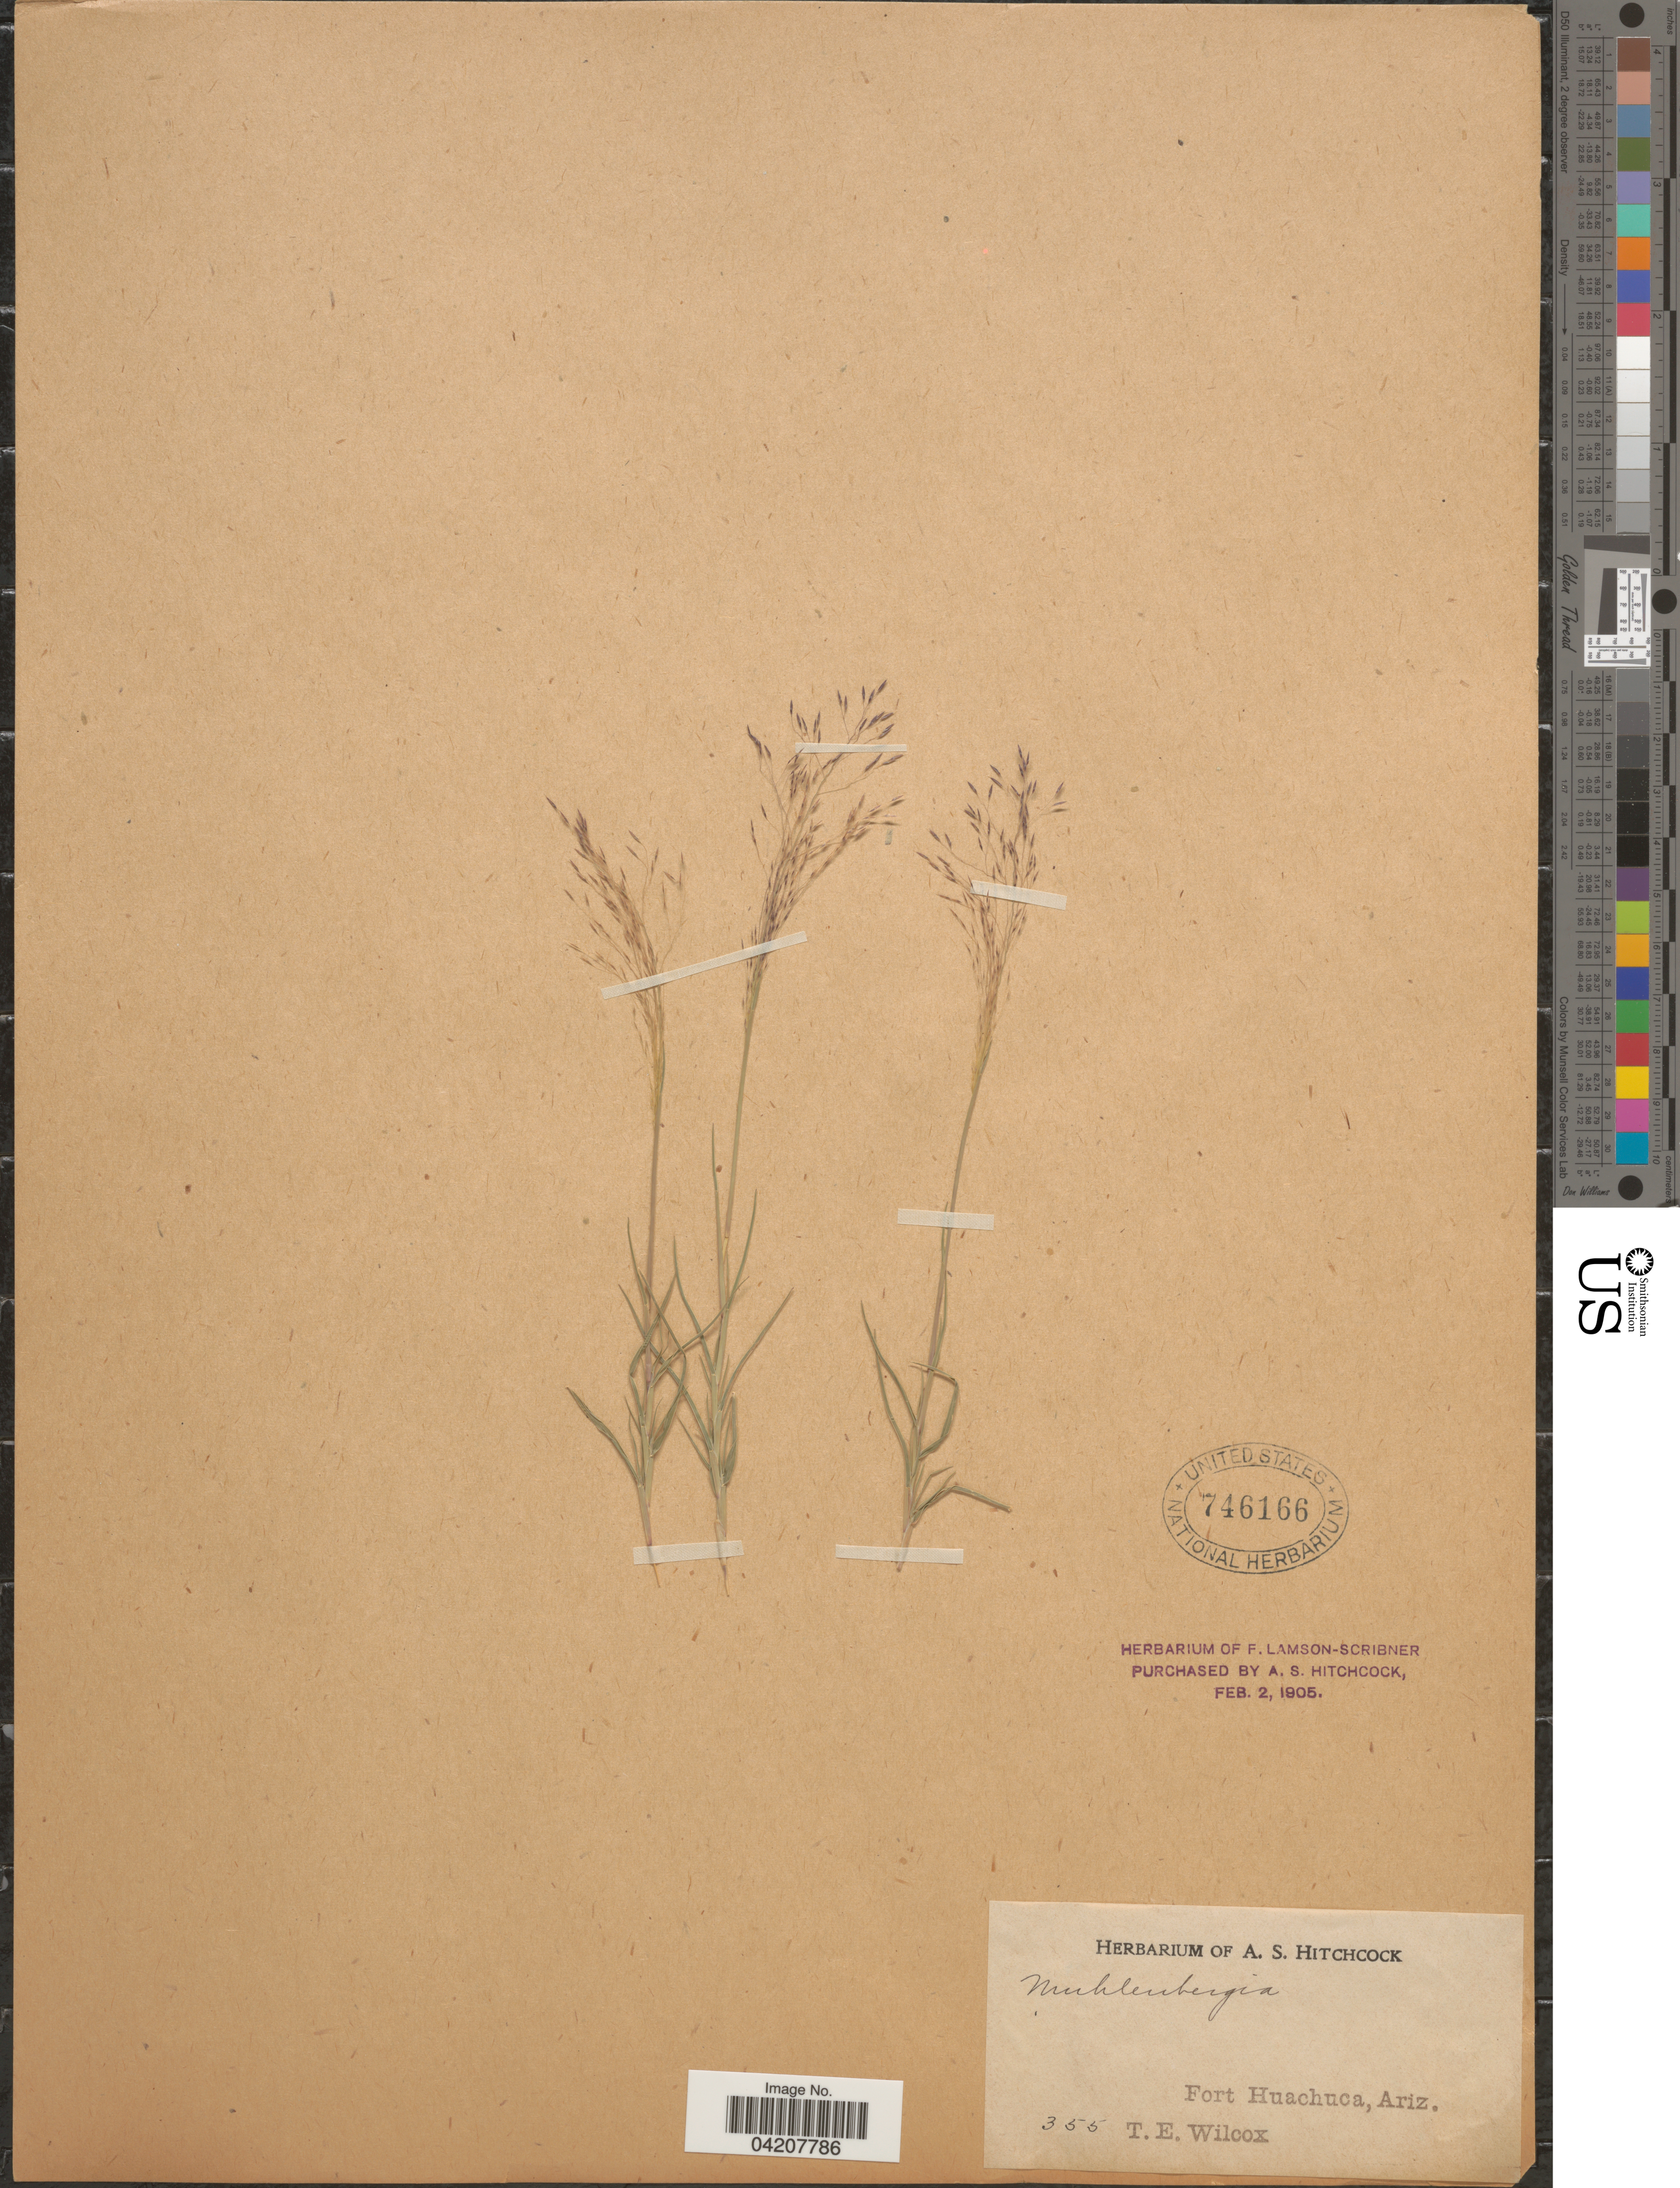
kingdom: Plantae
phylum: Tracheophyta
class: Liliopsida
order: Poales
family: Poaceae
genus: Muhlenbergia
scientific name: Muhlenbergia arizonica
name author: Scribn.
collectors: T. E. Wilcox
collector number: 355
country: United States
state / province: Arizona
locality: Fort Huachuca.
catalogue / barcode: US 746166